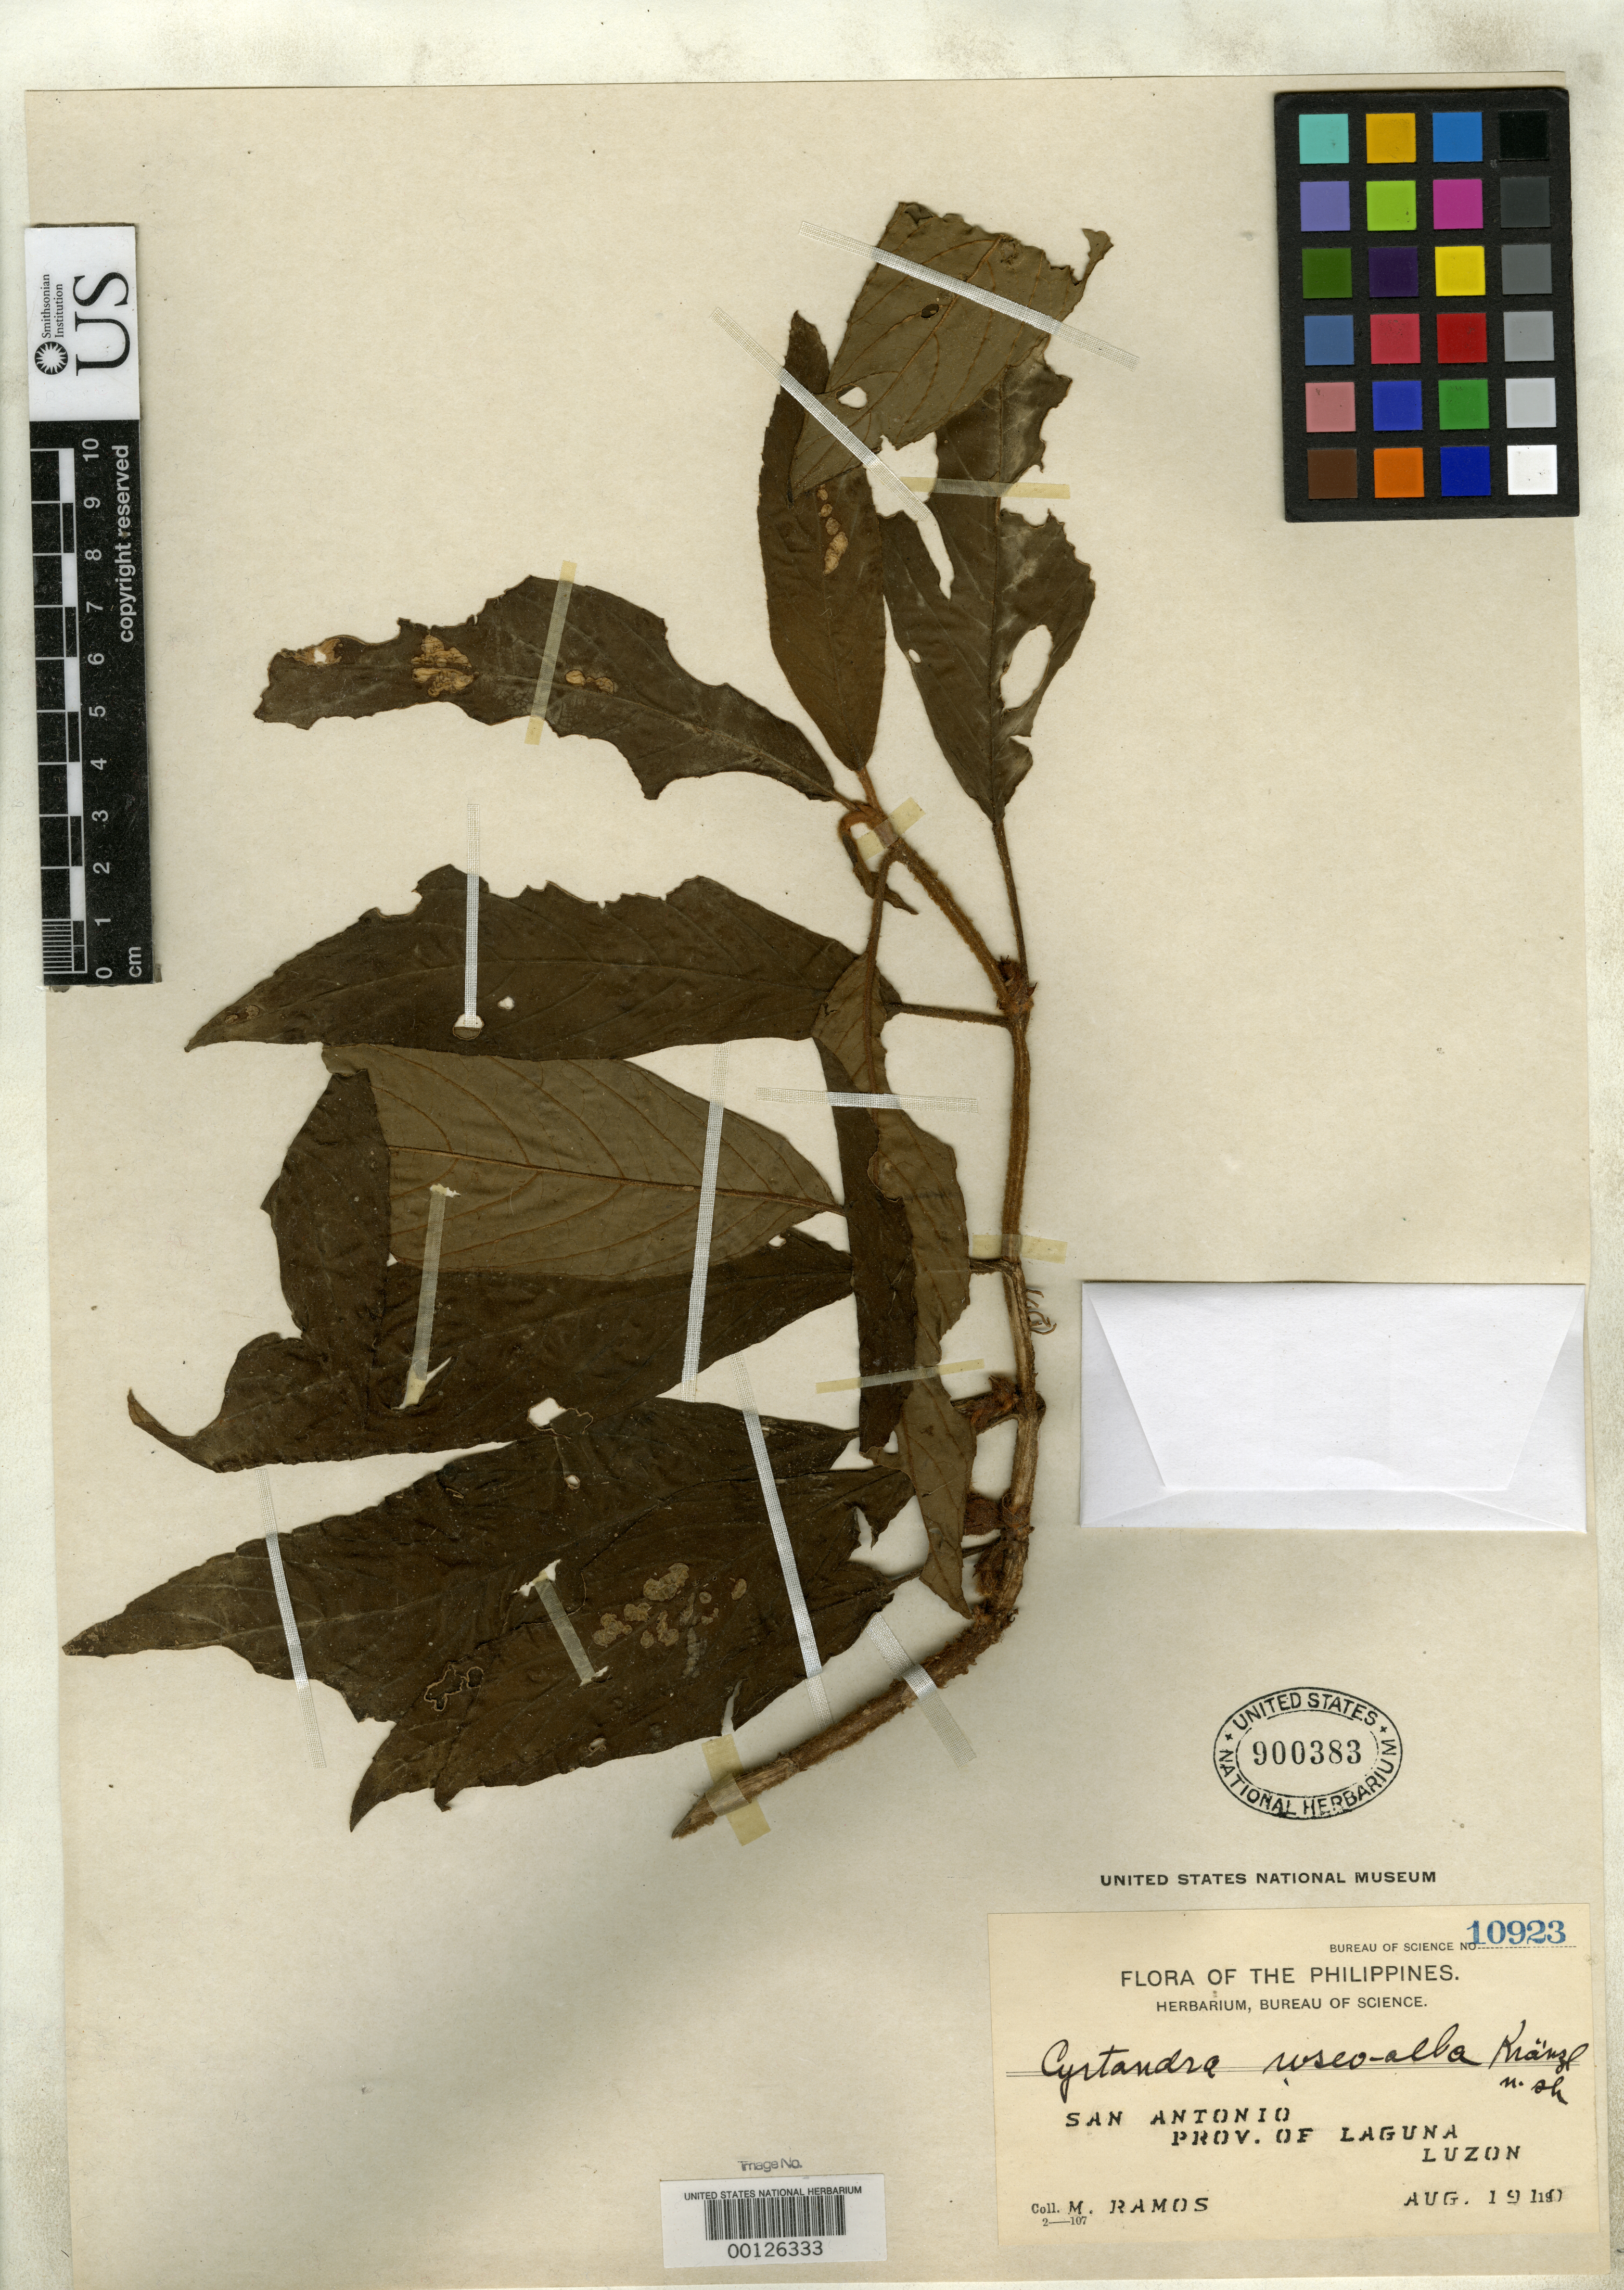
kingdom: Plantae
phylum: Tracheophyta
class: Magnoliopsida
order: Lamiales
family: Gesneriaceae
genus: Cyrtandra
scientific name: Cyrtandra roseoalba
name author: Kraenzl.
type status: Lectotype; Type Collection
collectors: M. Ramos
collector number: Bur. Sci. 10923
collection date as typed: Aug 1910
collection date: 1910-08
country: Philippines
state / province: Calabarzon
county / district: Laguna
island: Luzon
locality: Near San Antonio.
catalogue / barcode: US 900383